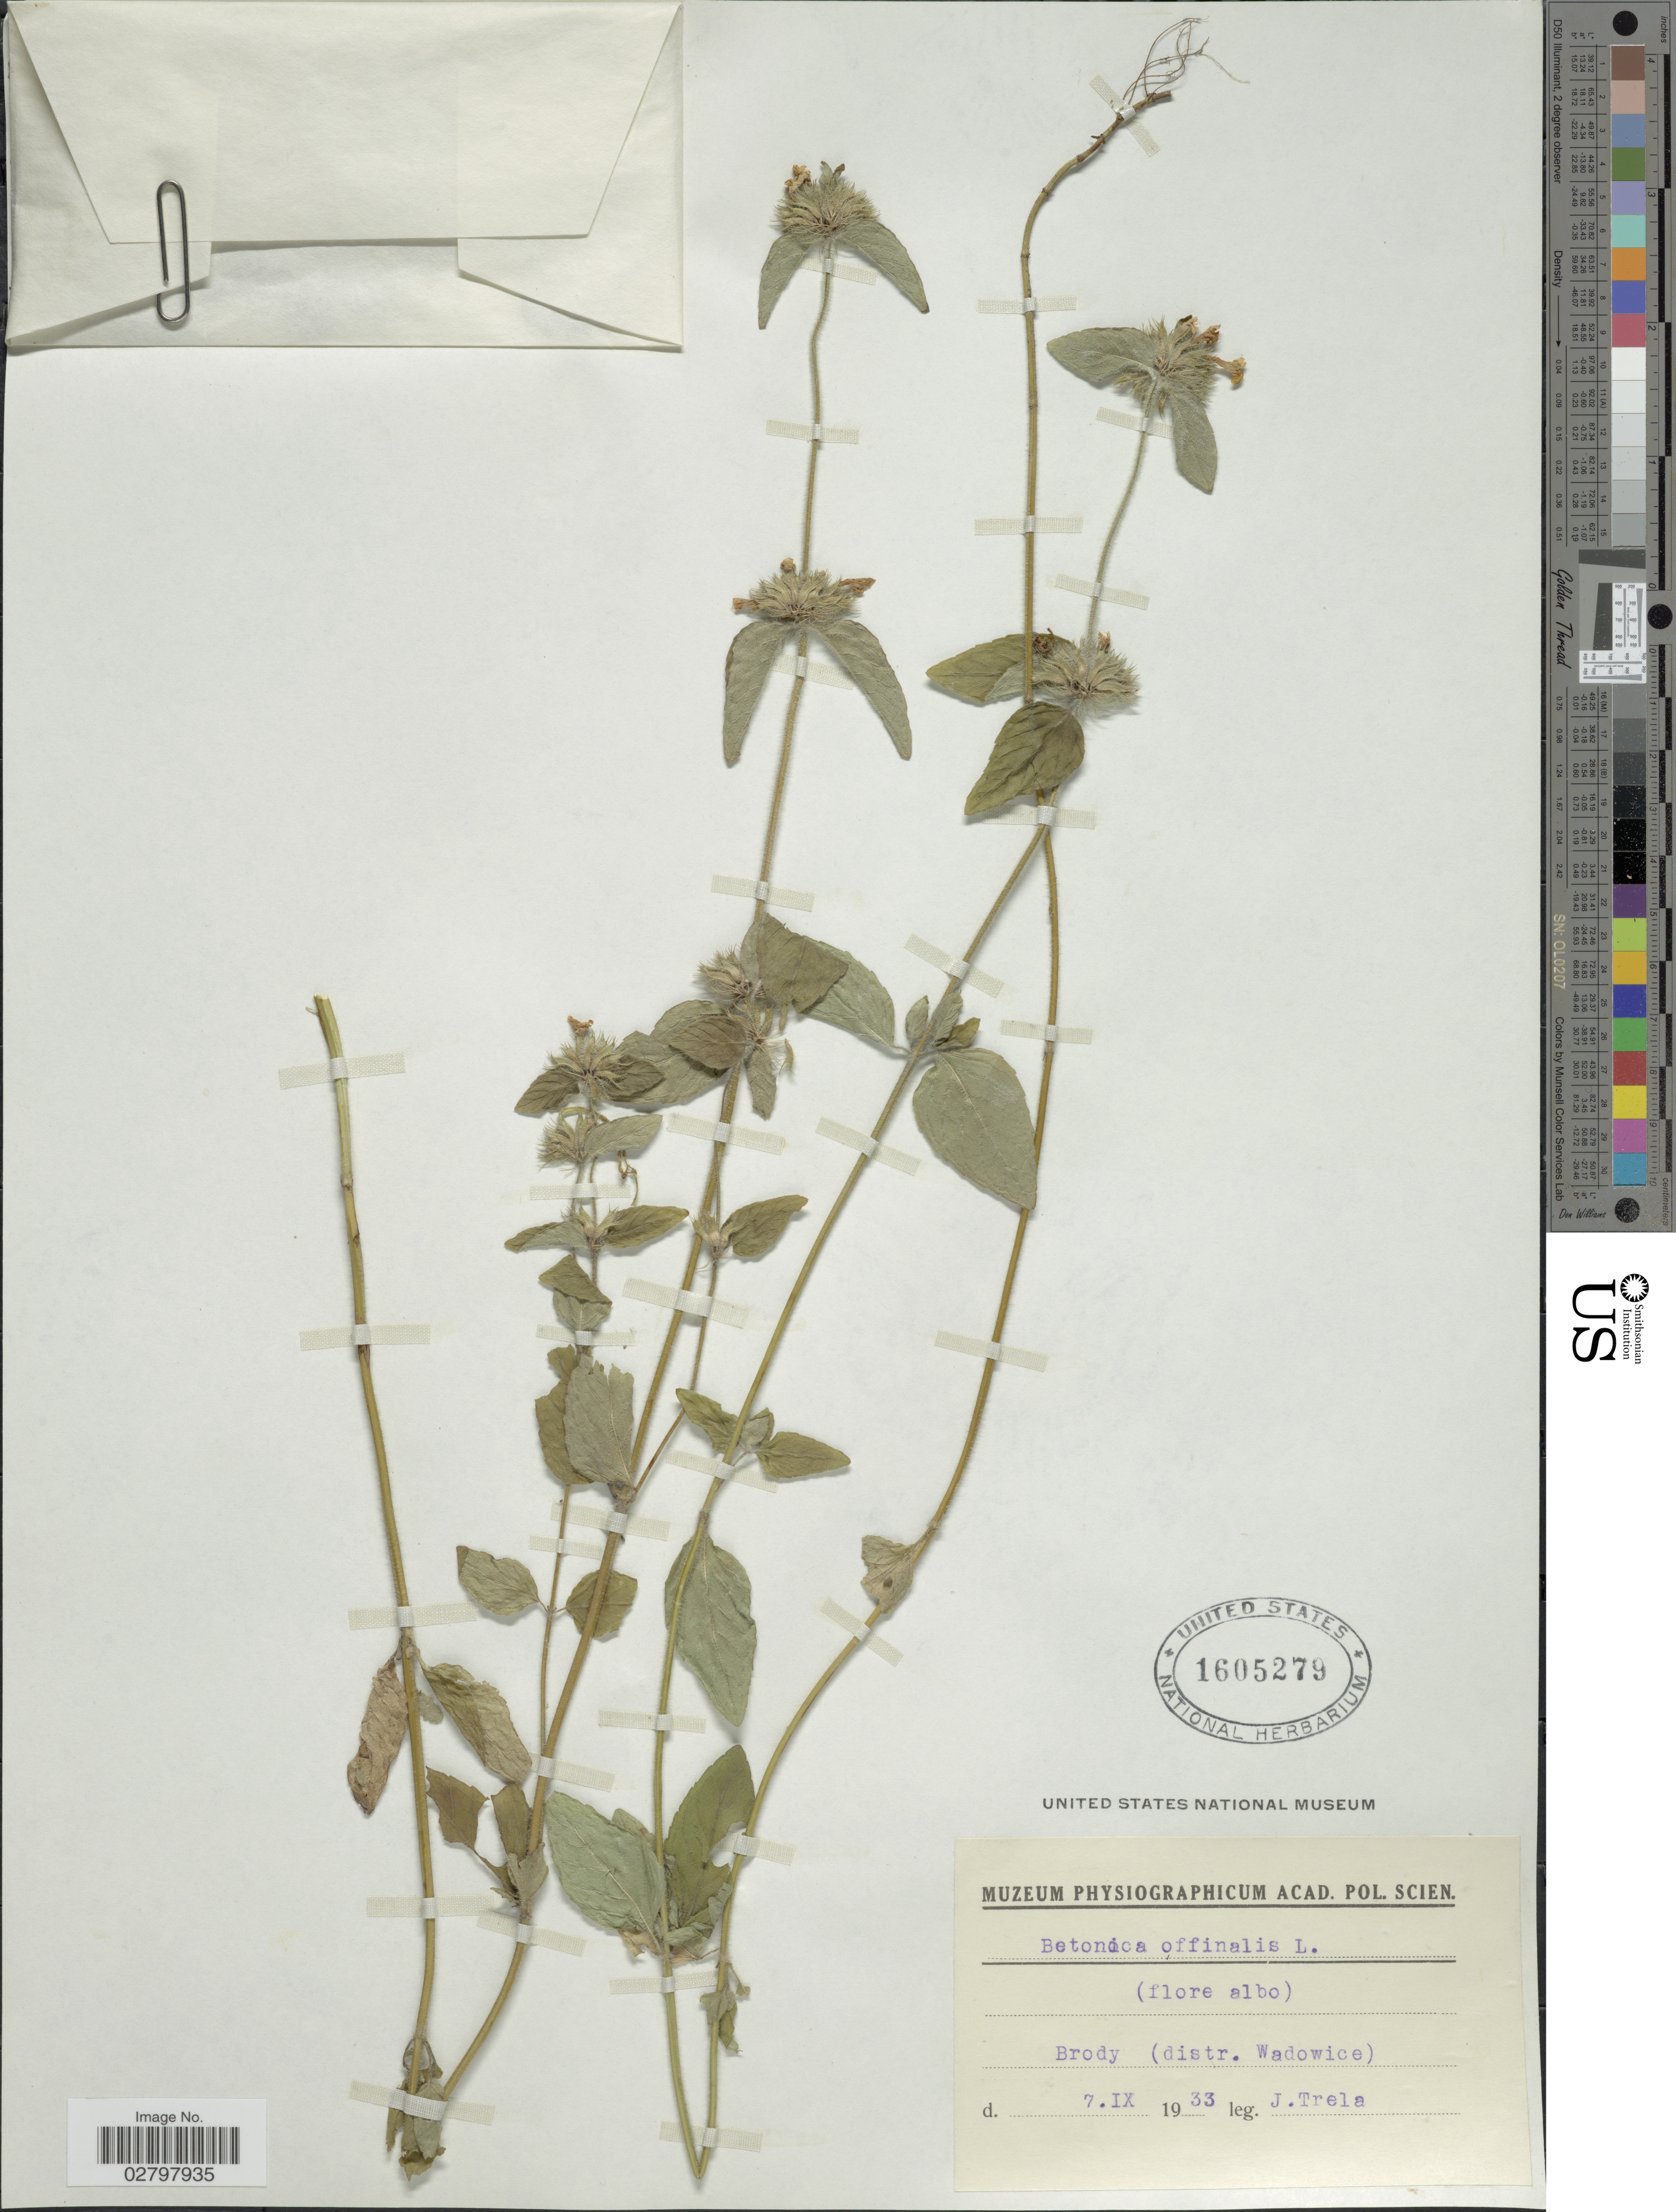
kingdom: Plantae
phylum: Tracheophyta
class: Magnoliopsida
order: Lamiales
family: Lamiaceae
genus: Stachys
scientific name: Stachys officinalis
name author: (L.) Trevis.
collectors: J. Trela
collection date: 1933-09-07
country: Poland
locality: Brody (distr. Wadowice).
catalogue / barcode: US 1605279